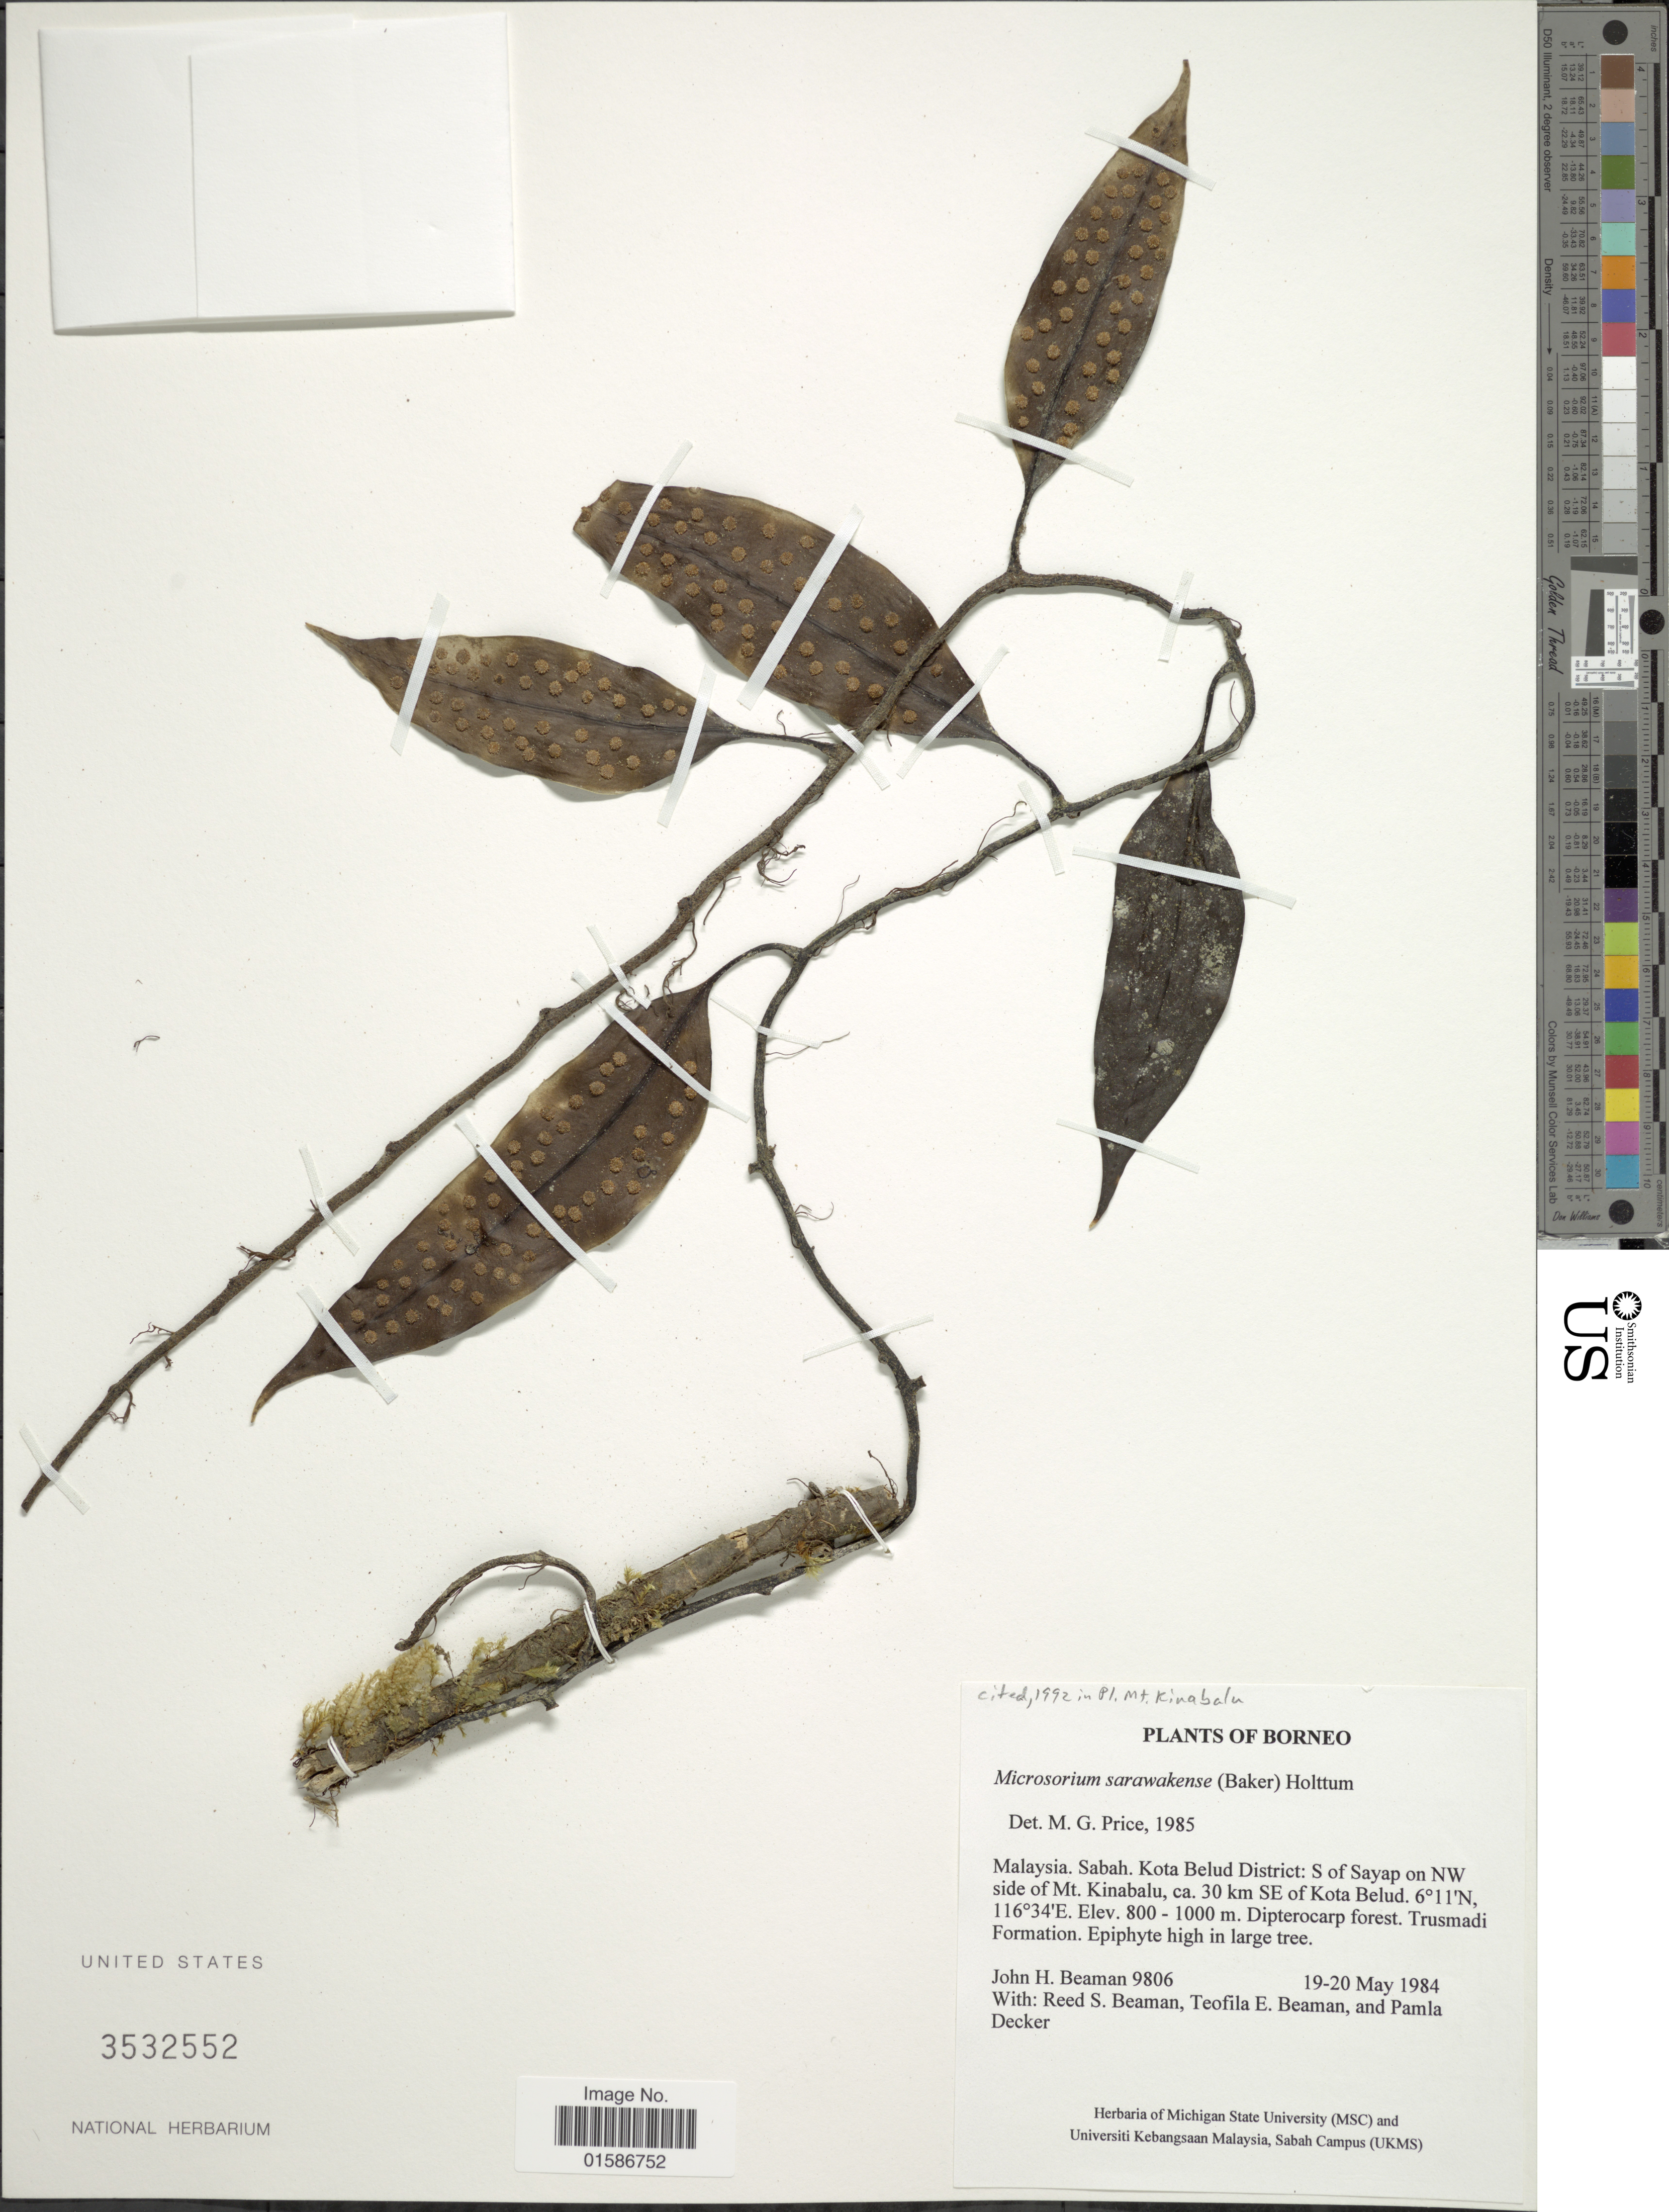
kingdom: Plantae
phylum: Tracheophyta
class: Polypodiopsida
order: Polypodiales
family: Polypodiaceae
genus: Microsorum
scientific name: Microsorum sarawakense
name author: (Baker) Ching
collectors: T. E. Beaman, R. S. Beaman, T. E. Beaman & P. Decker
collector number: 9806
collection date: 1984-05-19/1984-05-20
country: Malaysia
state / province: Sabah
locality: Borneo, Kota Belud District: S of Sayap on NW side of Mt Kinabalu, ca. 30 km SE of Kota Belud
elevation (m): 800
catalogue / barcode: US 3532552